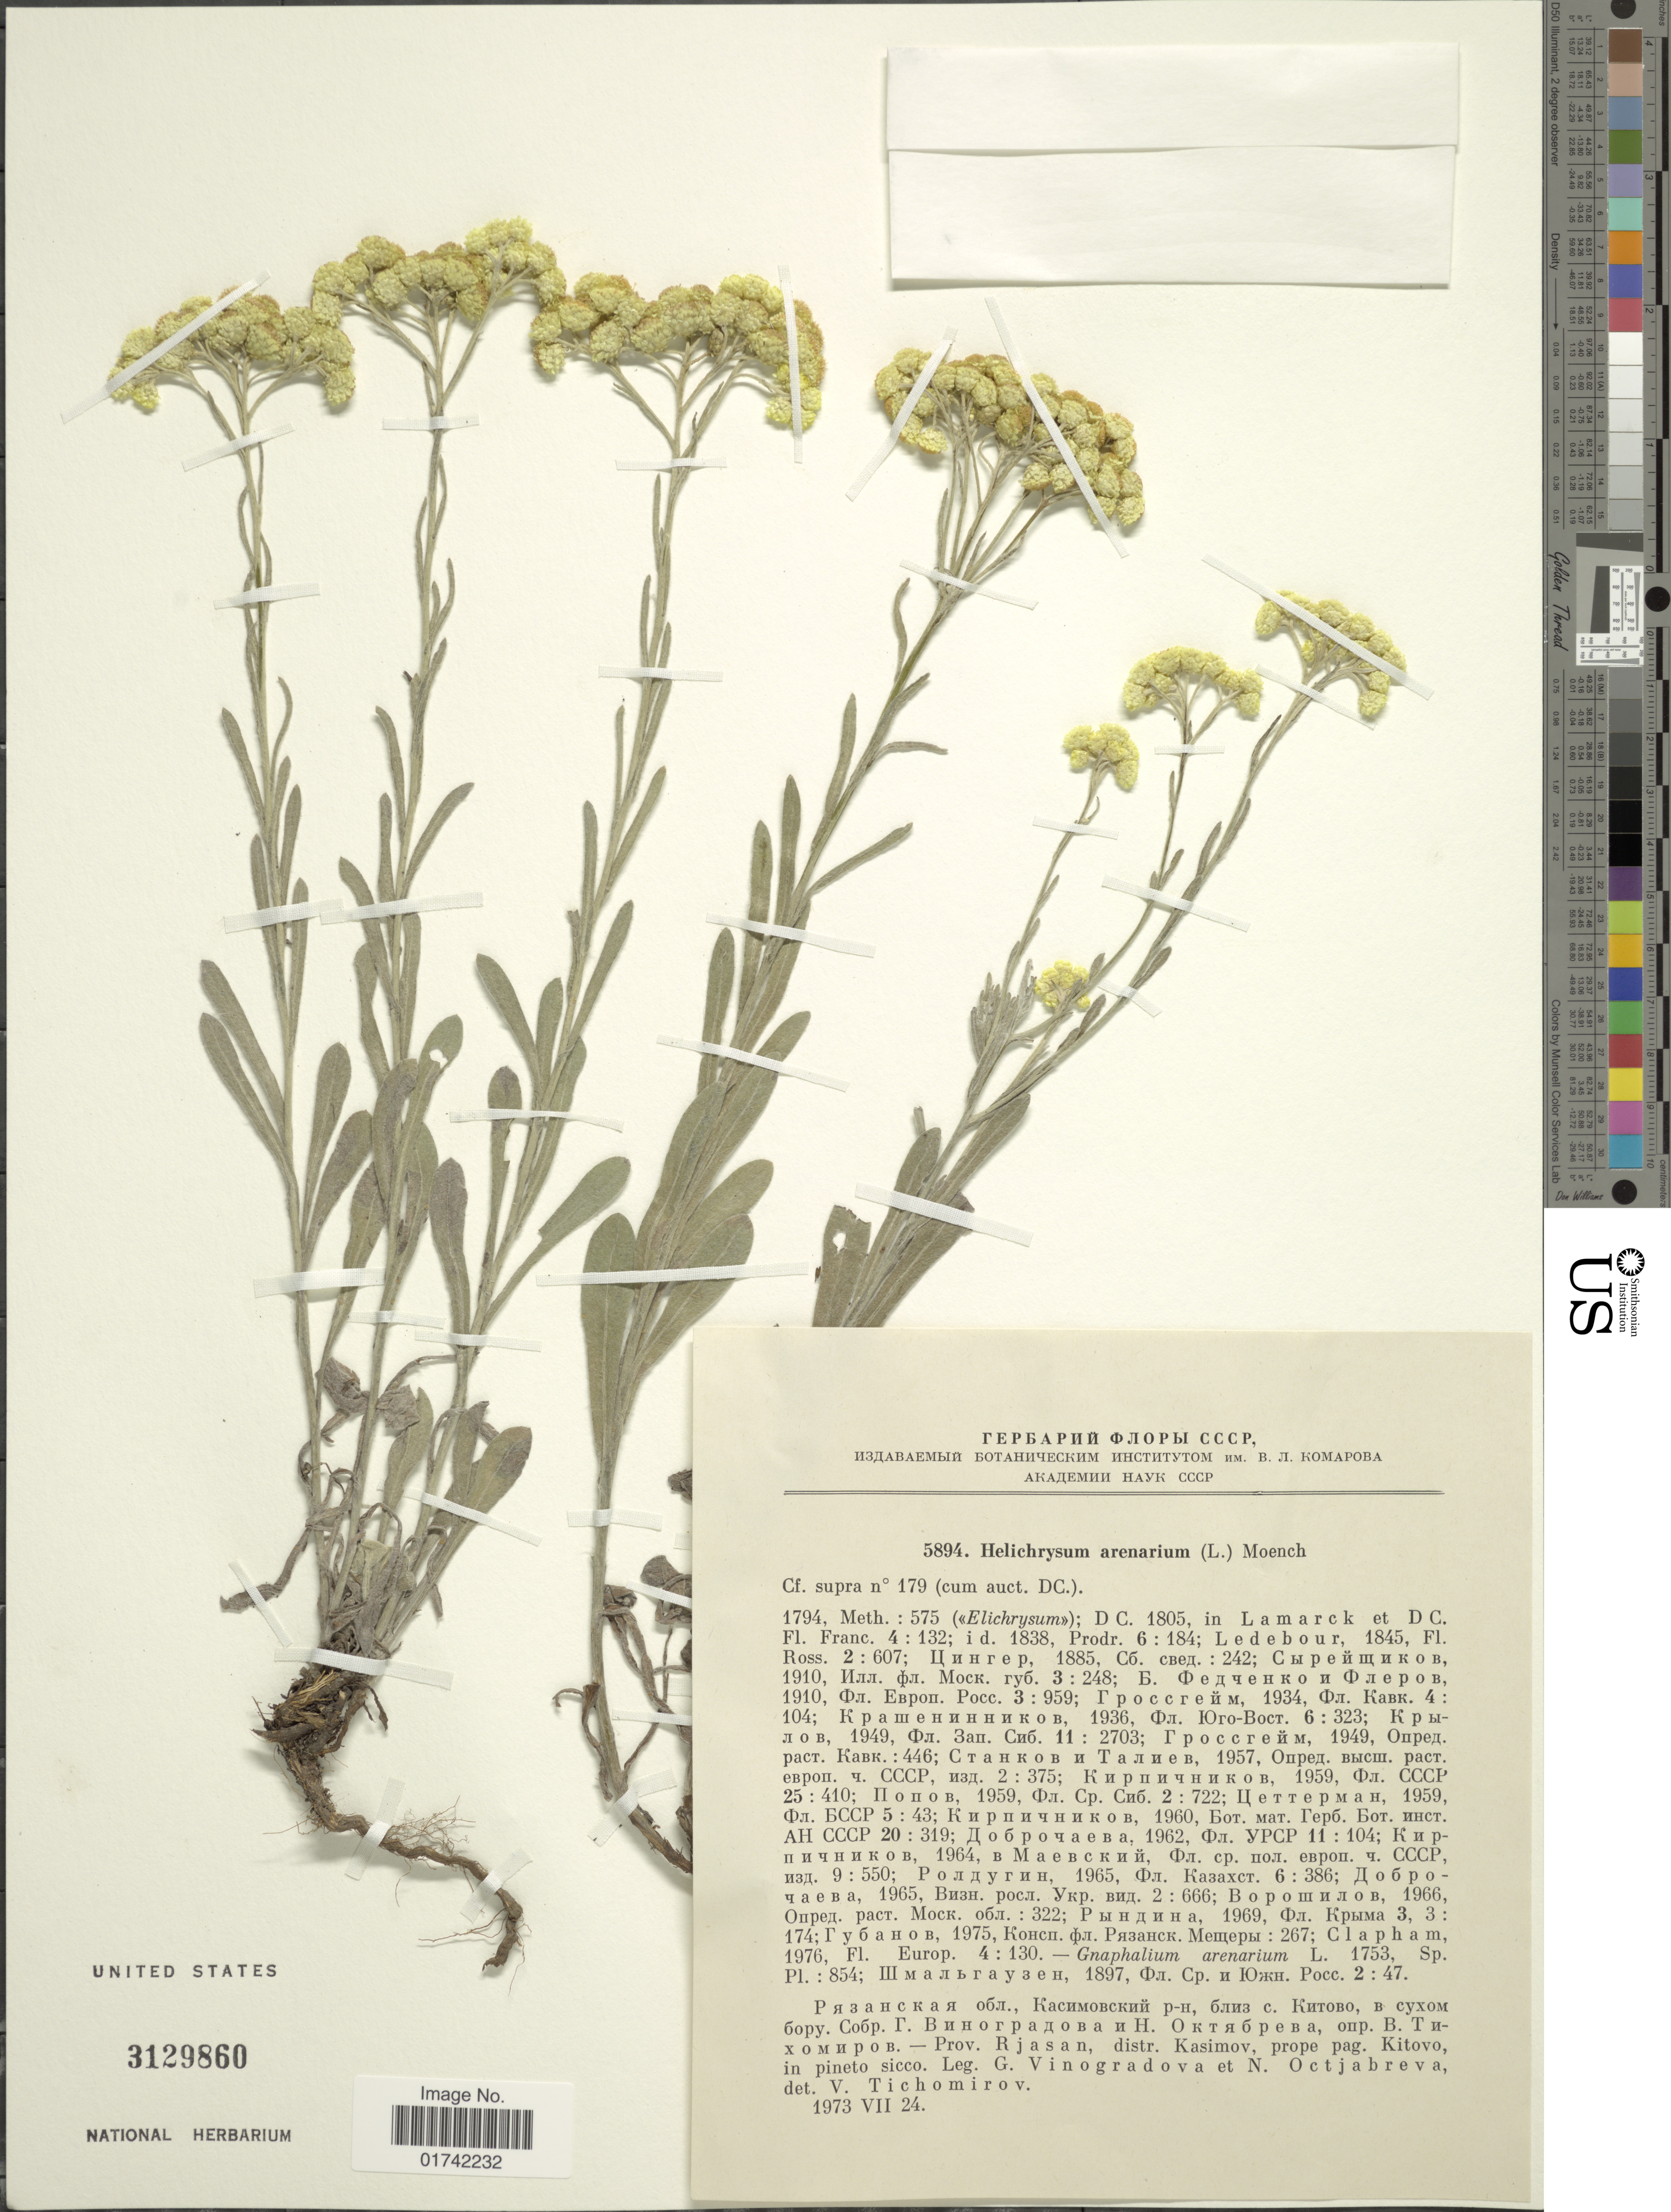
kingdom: Plantae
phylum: Tracheophyta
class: Magnoliopsida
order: Asterales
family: Asteraceae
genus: Helichrysum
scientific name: Helichrysum armenium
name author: DC.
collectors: G. Vinogradova & N. Octjabreva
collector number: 5894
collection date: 1973-07-24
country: Russian Federation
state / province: Ryazan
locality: Prov. Rjasan, distr. Kasimov, prope pag. Kitovo, in pineto sicco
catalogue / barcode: US 3129860